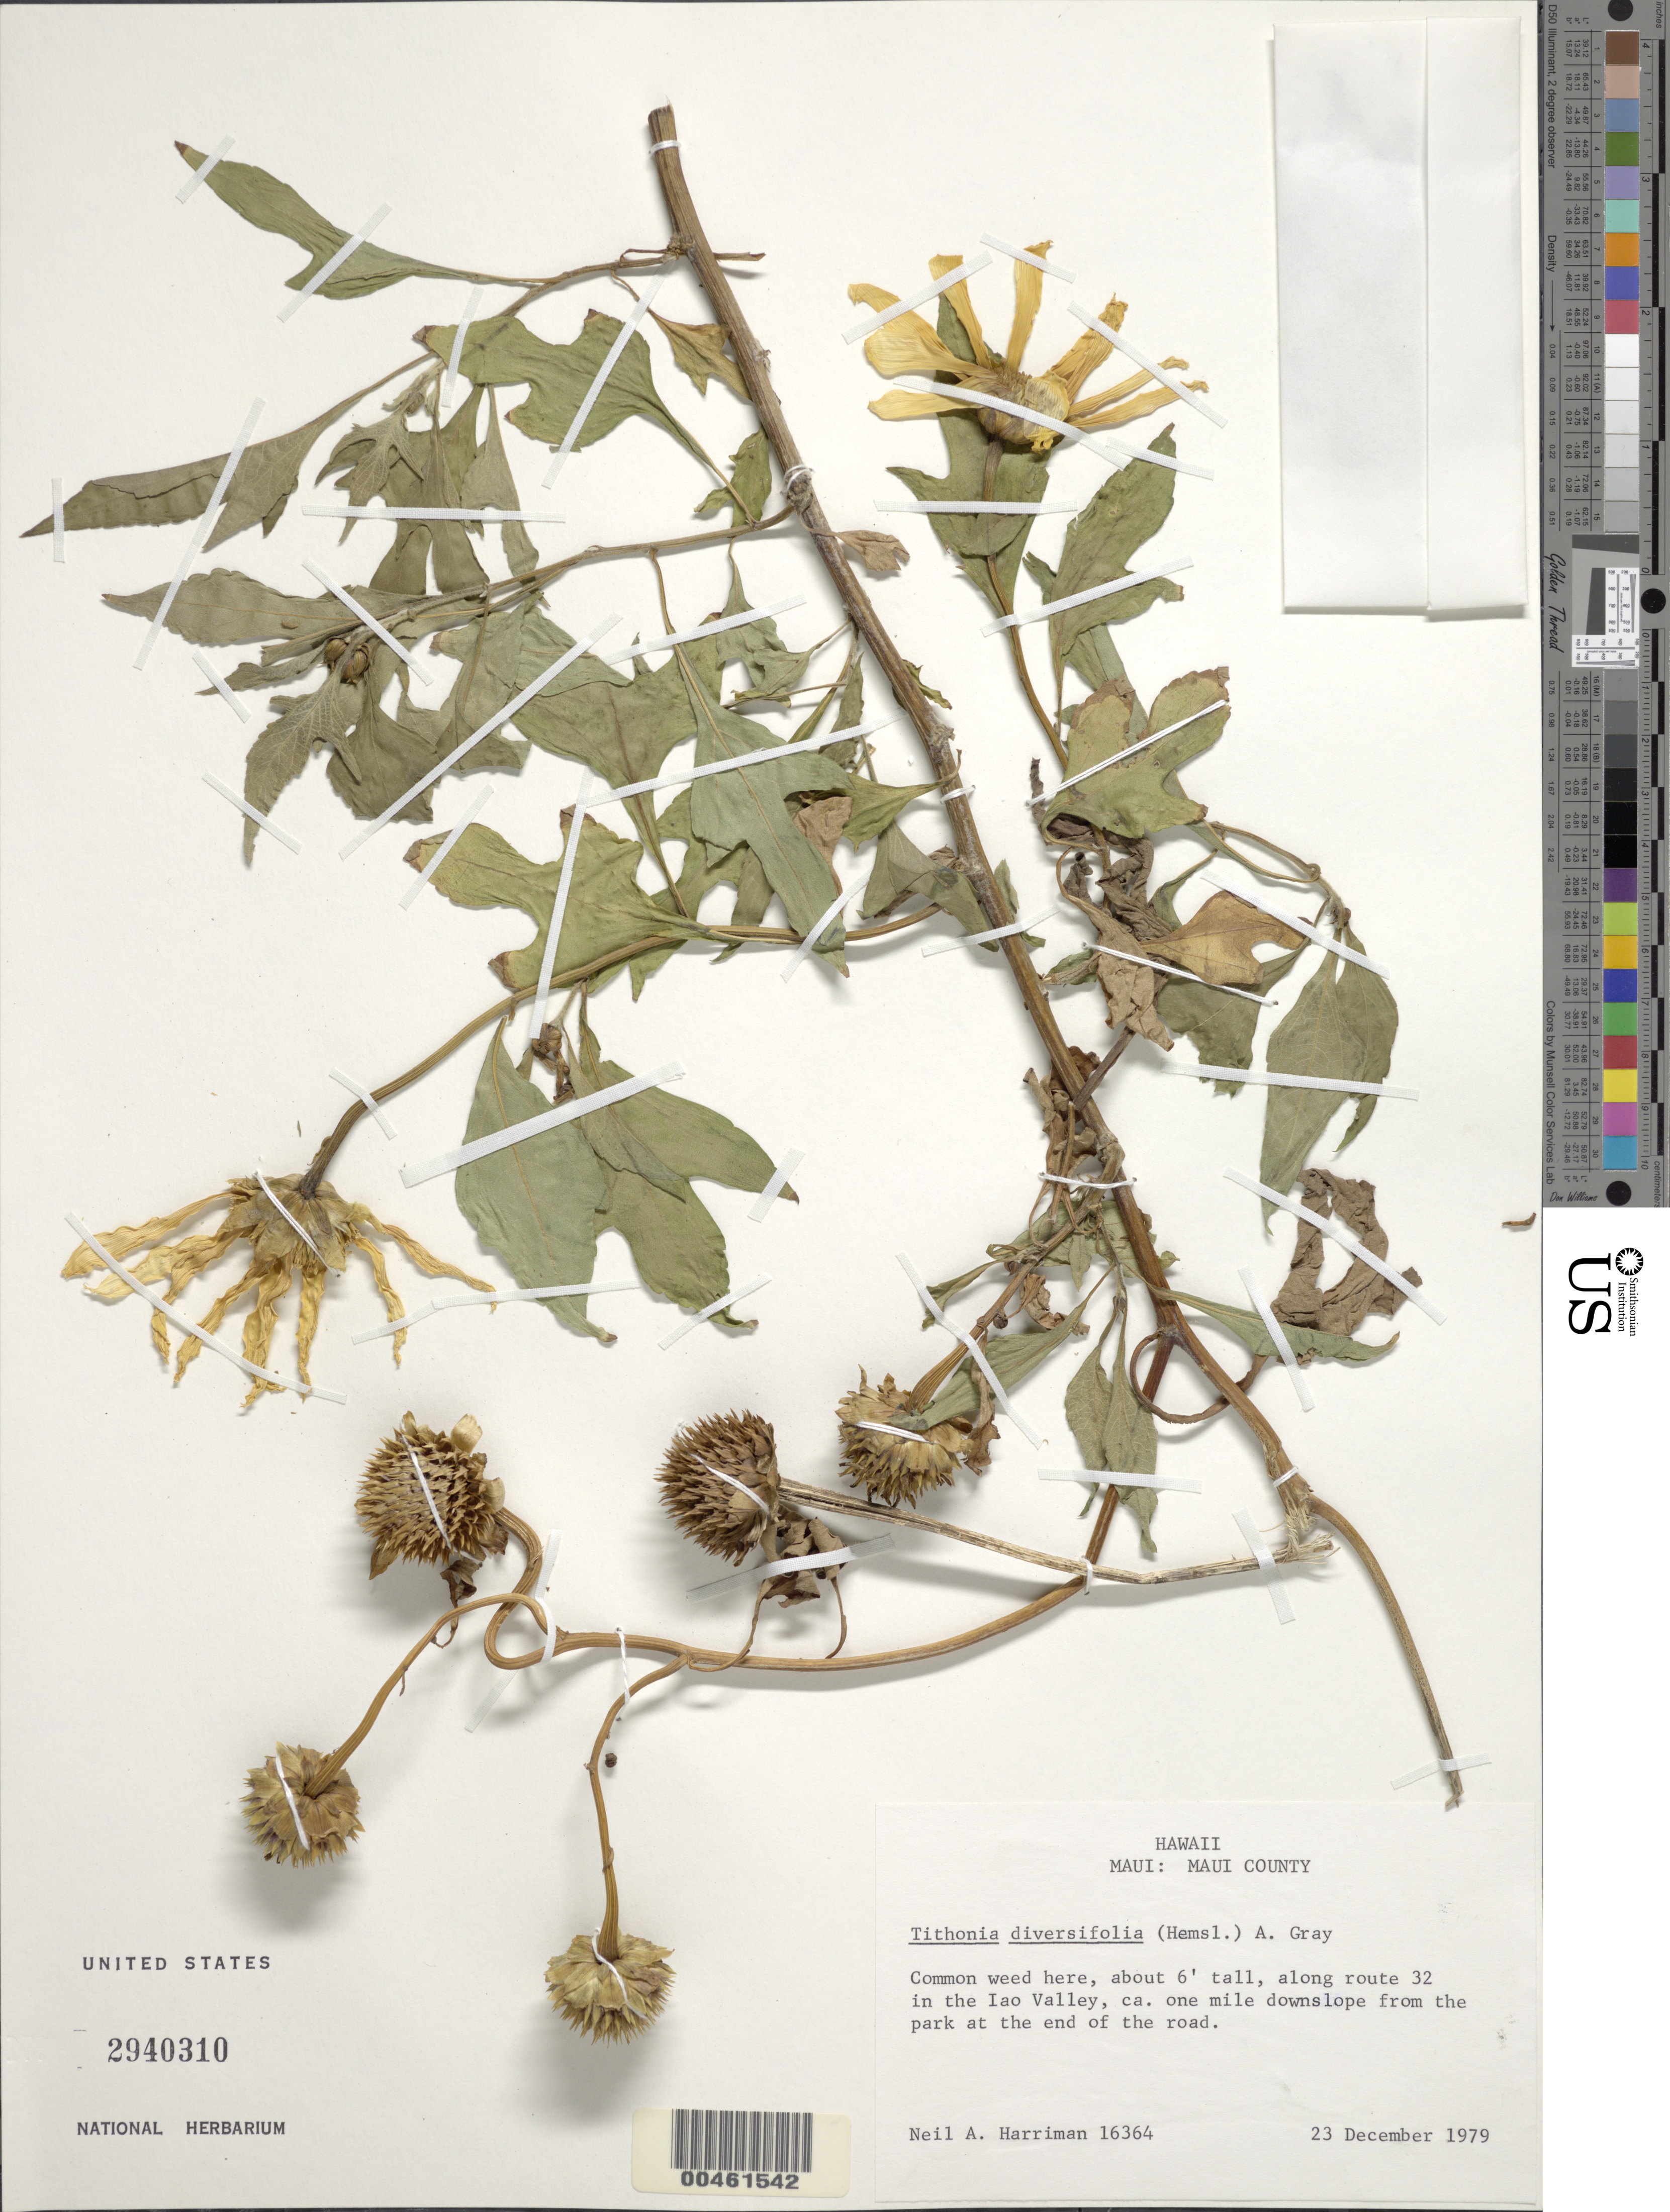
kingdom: Plantae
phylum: Tracheophyta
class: Magnoliopsida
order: Asterales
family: Asteraceae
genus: Tithonia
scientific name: Tithonia diversifolia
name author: (Hemsl.) A. Gray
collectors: N. A. Harriman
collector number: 16364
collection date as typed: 23 Dec 1979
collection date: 1979-12-23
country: United States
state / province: Hawaii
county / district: Maui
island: Maui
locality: along route 32 in the Iao Valley, ca. one mi downslope from the park at the end of the road, Maui County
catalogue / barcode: US 2940310